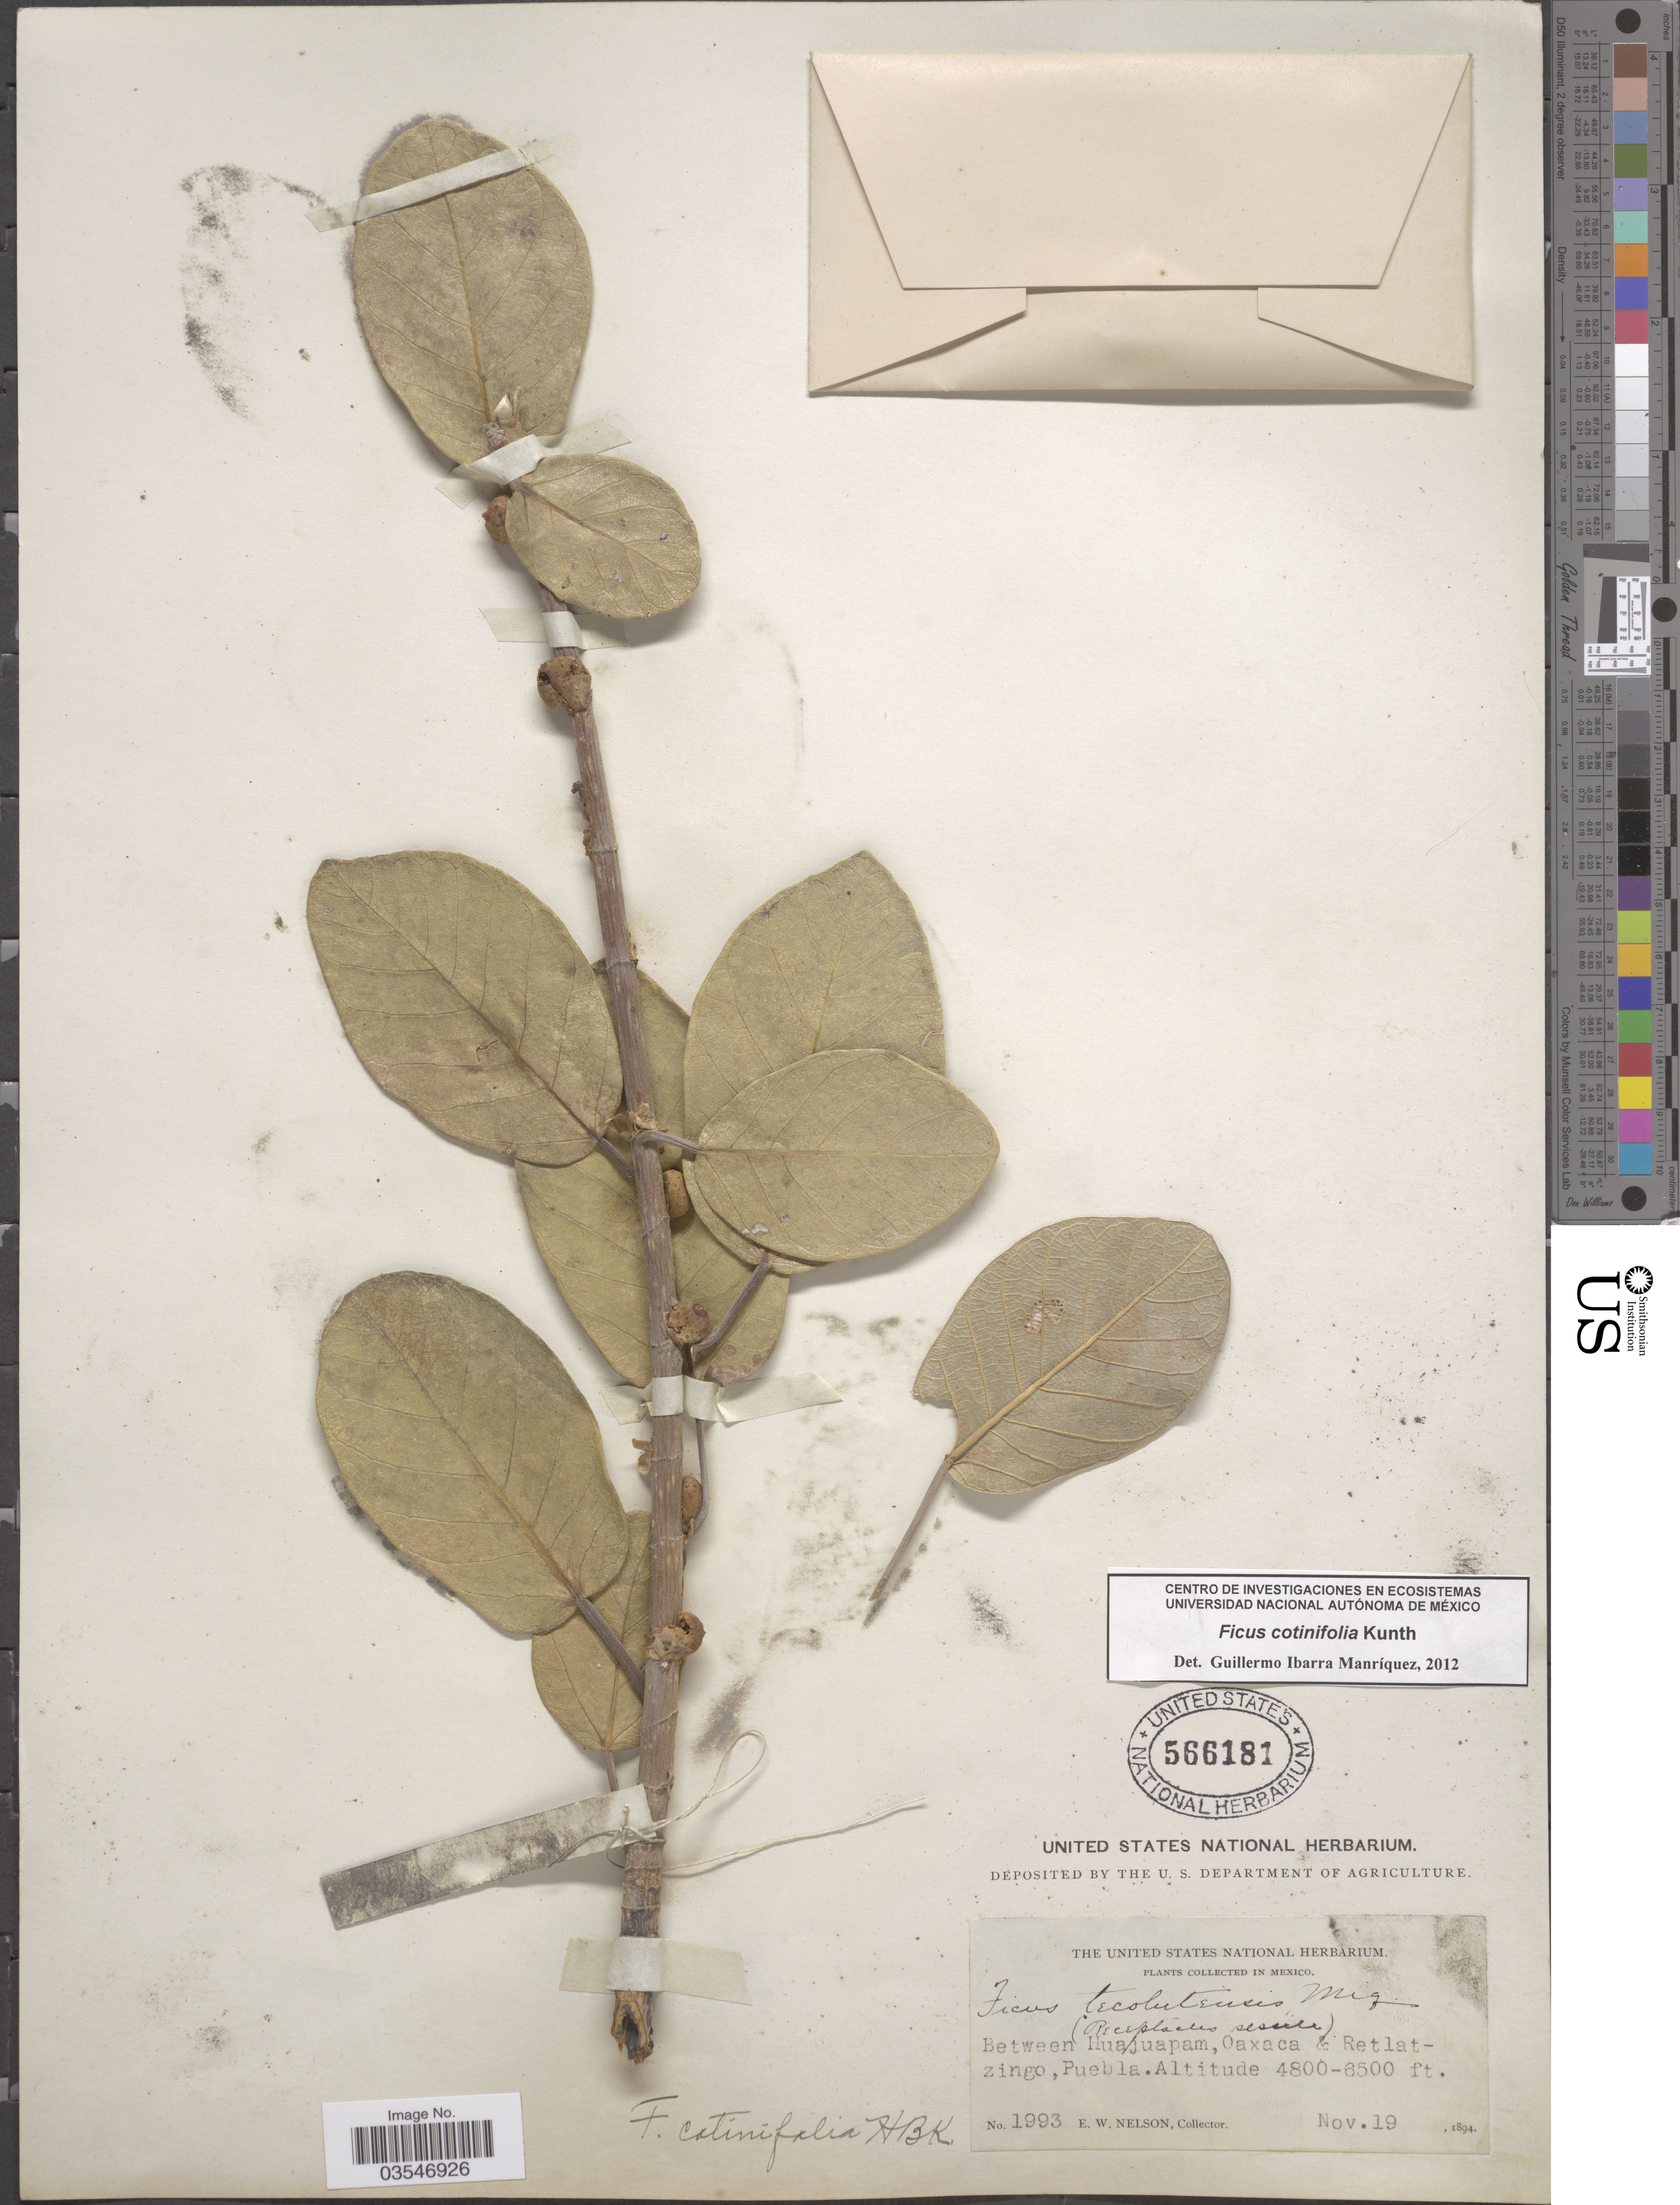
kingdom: Plantae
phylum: Tracheophyta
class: Magnoliopsida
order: Rosales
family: Moraceae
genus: Ficus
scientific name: Ficus cotinifolia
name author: Kunth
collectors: E. W. Nelson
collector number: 1993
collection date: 1894-11-19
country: Mexico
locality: Between Huajuapam, Oaxaca & Retlatzingo, Puebla.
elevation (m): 1463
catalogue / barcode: US 566181